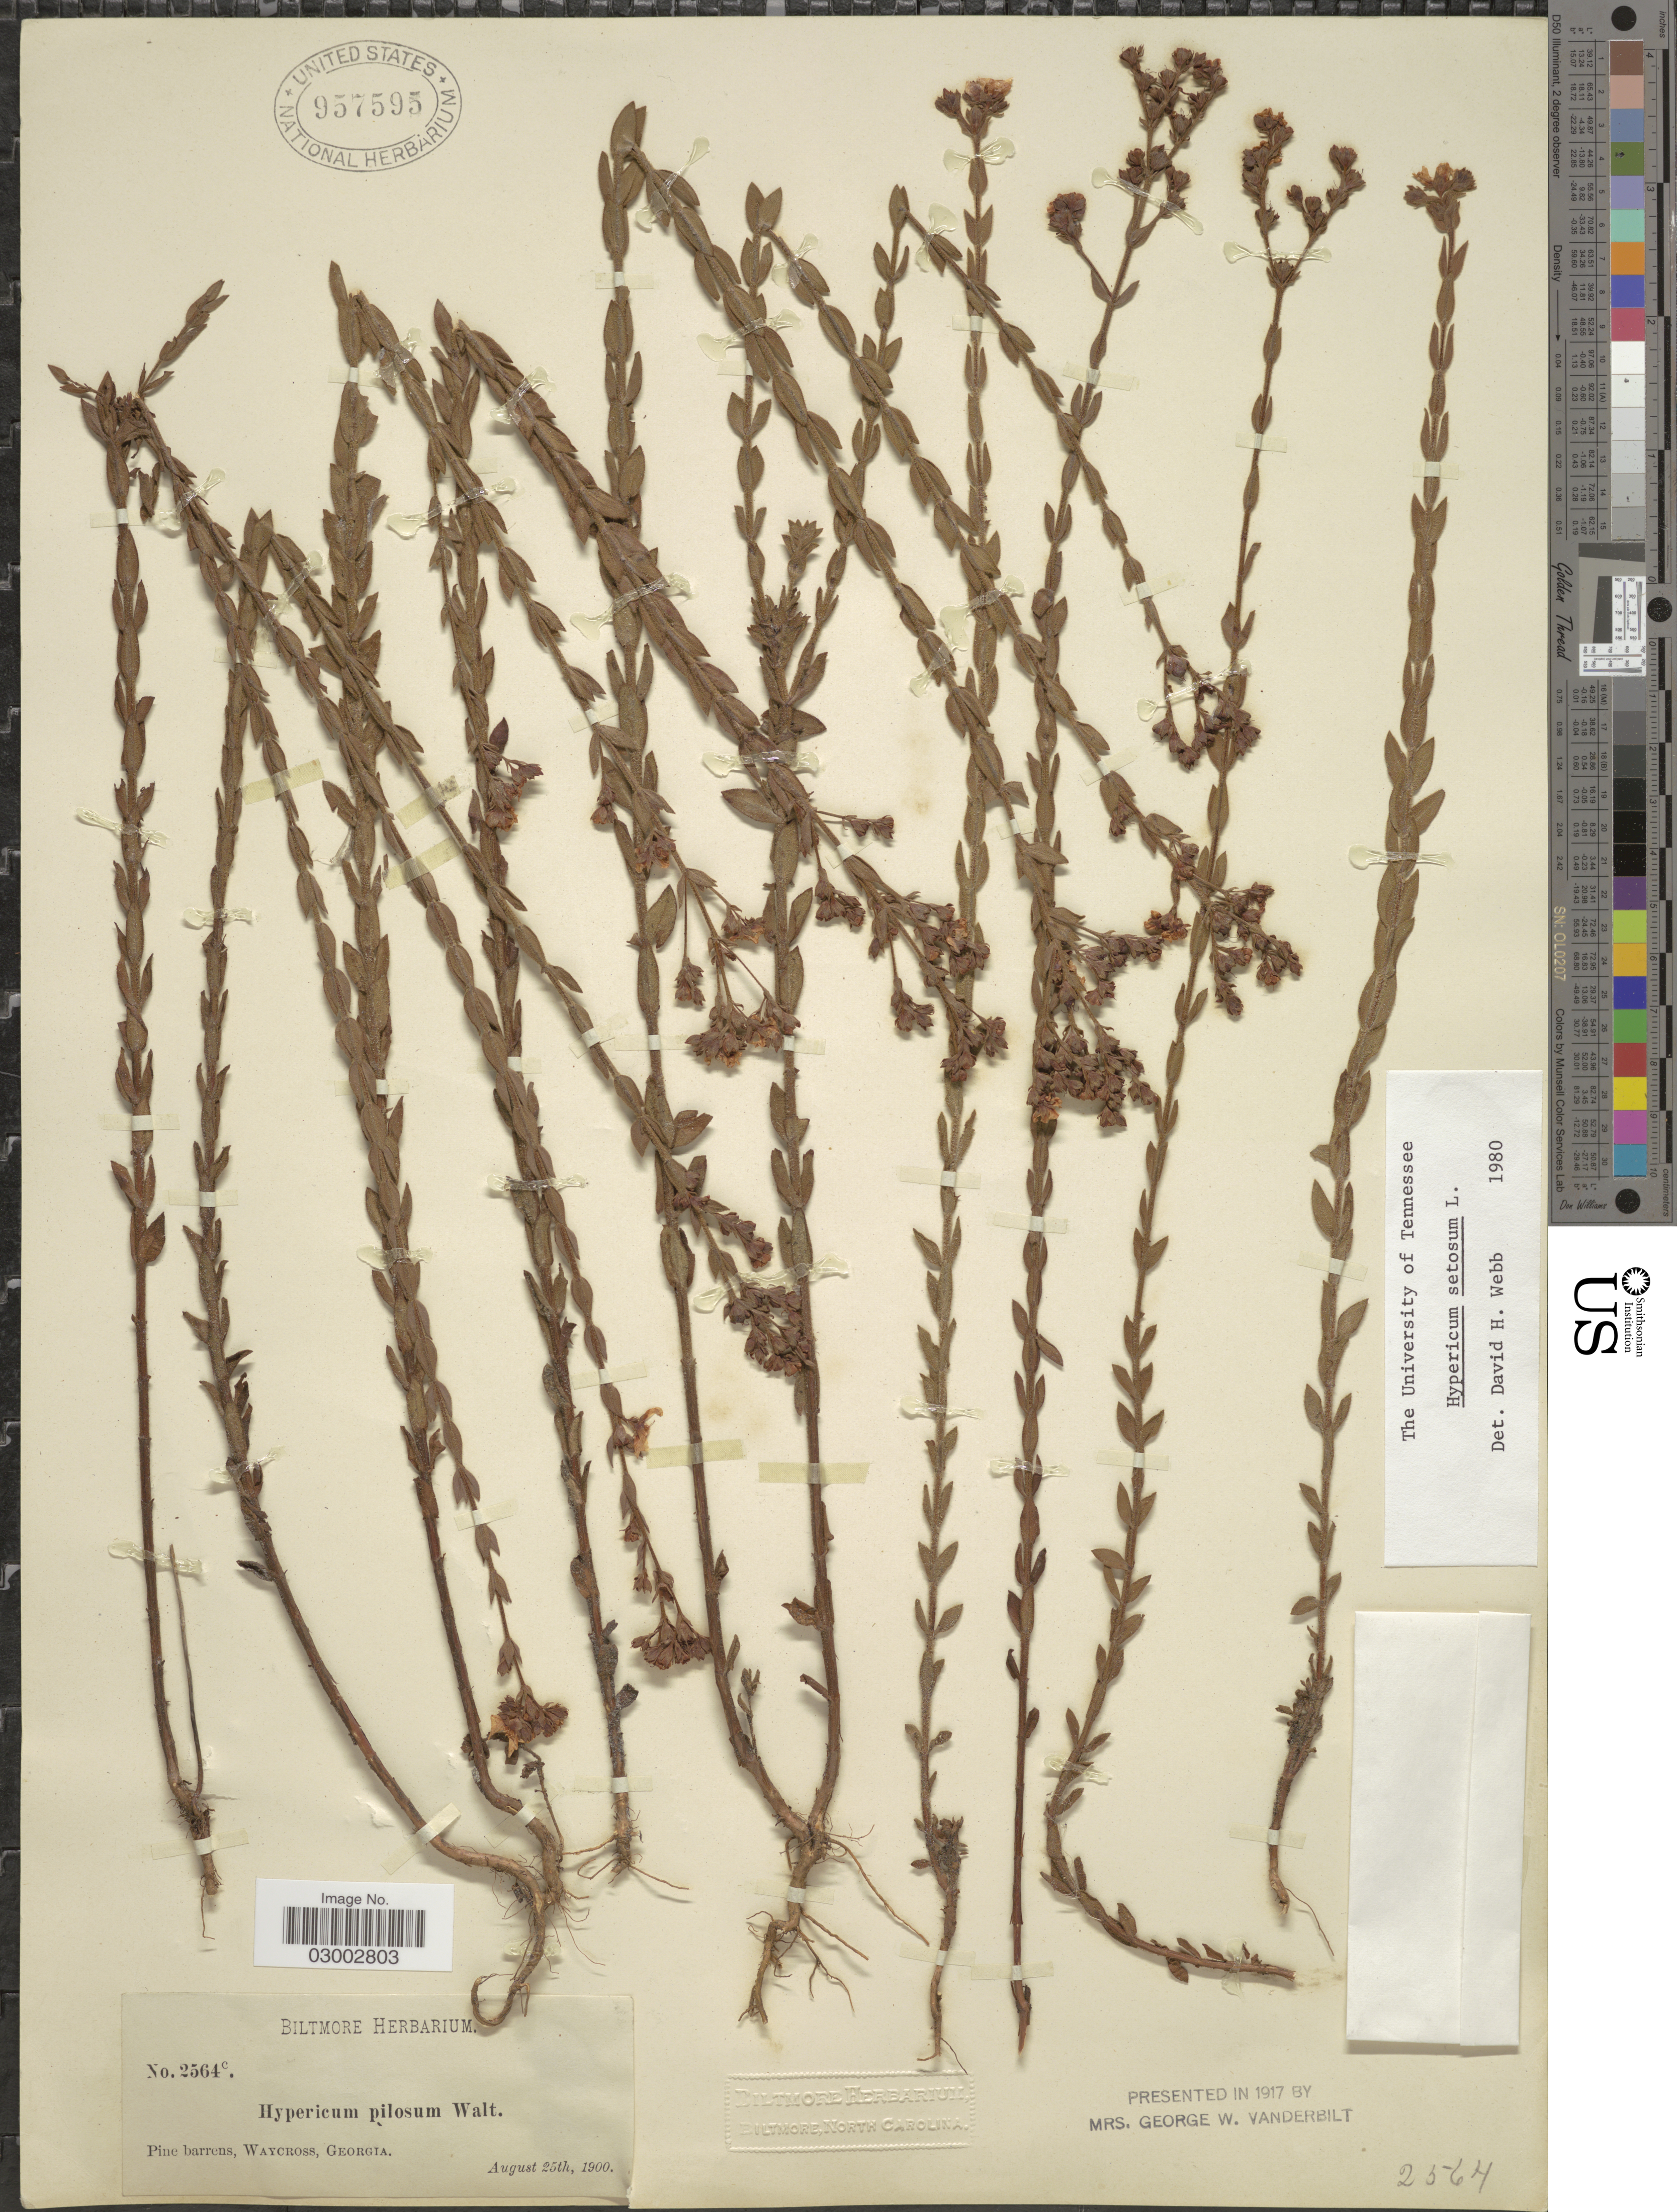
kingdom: Plantae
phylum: Tracheophyta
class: Magnoliopsida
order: Malpighiales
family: Hypericaceae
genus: Hypericum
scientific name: Hypericum setosum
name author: L.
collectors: ex herb. Biltmore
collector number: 2564c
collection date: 1900-08-25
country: United States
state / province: Georgia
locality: Pine barrens, Waycross.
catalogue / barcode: US 957595